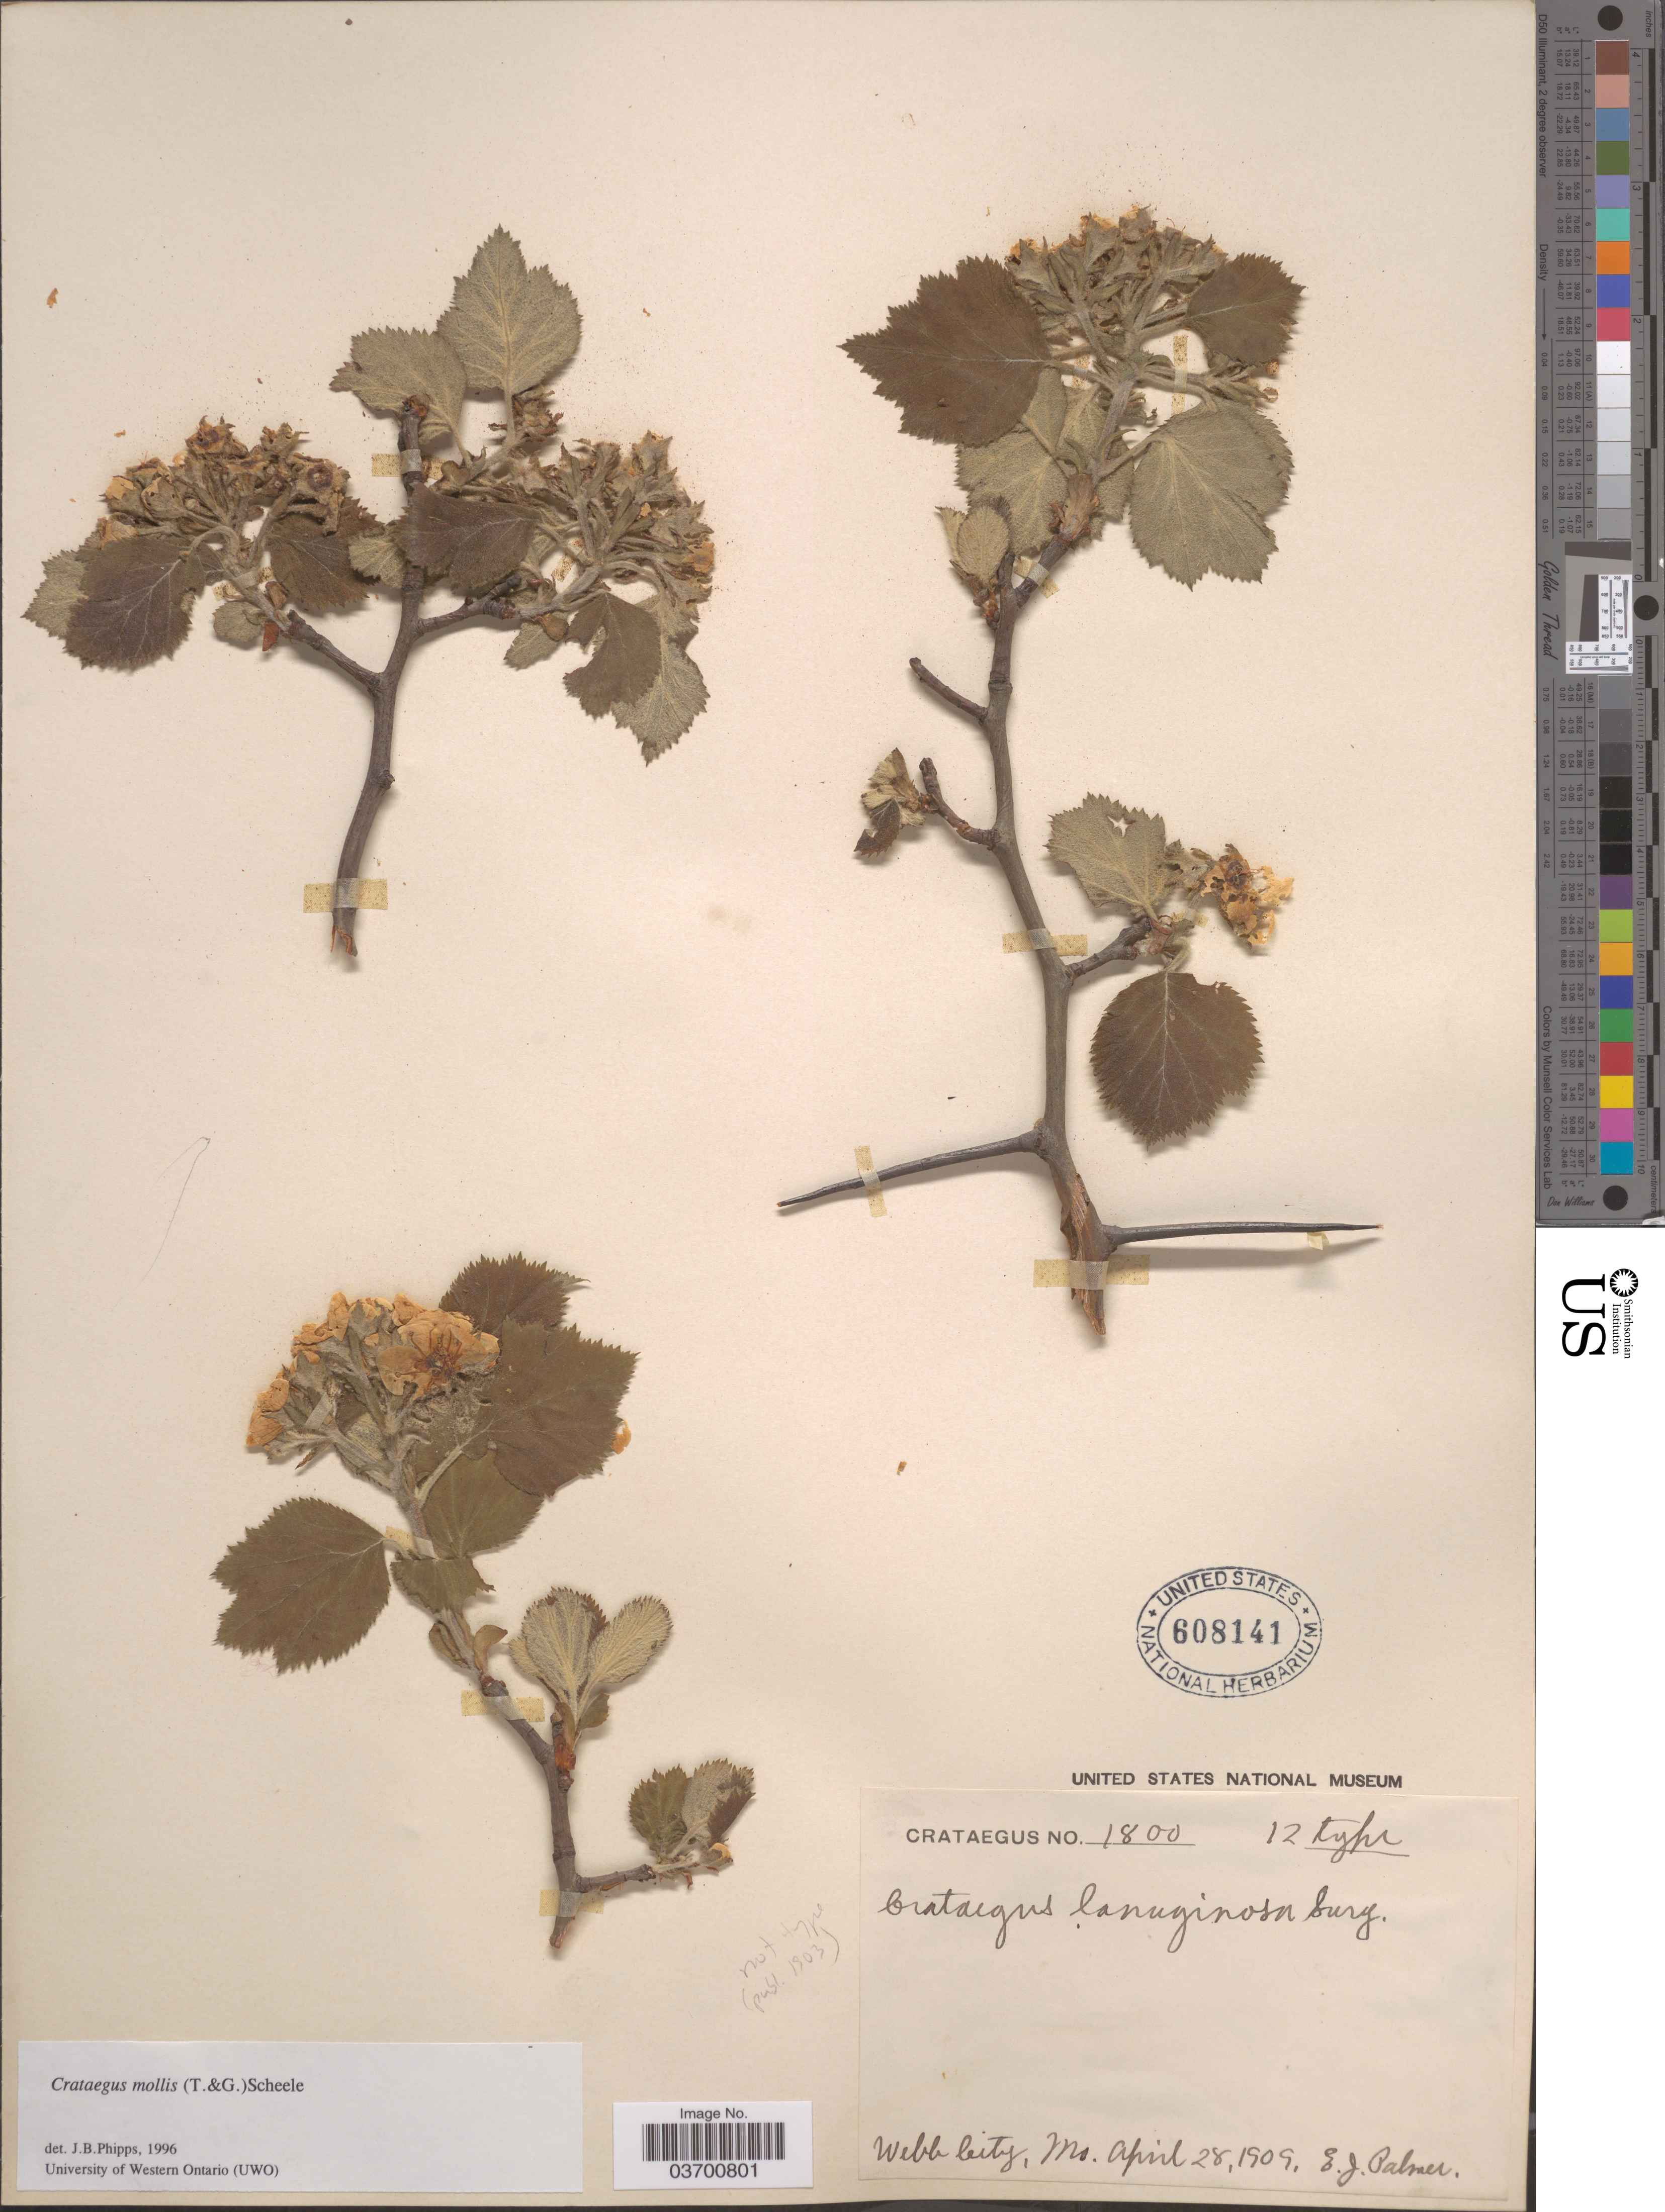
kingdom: Plantae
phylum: Tracheophyta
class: Magnoliopsida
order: Rosales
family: Rosaceae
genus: Crataegus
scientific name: Crataegus mollis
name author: (Torr. & A. Gray) Scheele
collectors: E. J. Palmer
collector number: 1800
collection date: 1909-04-28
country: United States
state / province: Missouri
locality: Webb City.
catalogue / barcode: US 608141